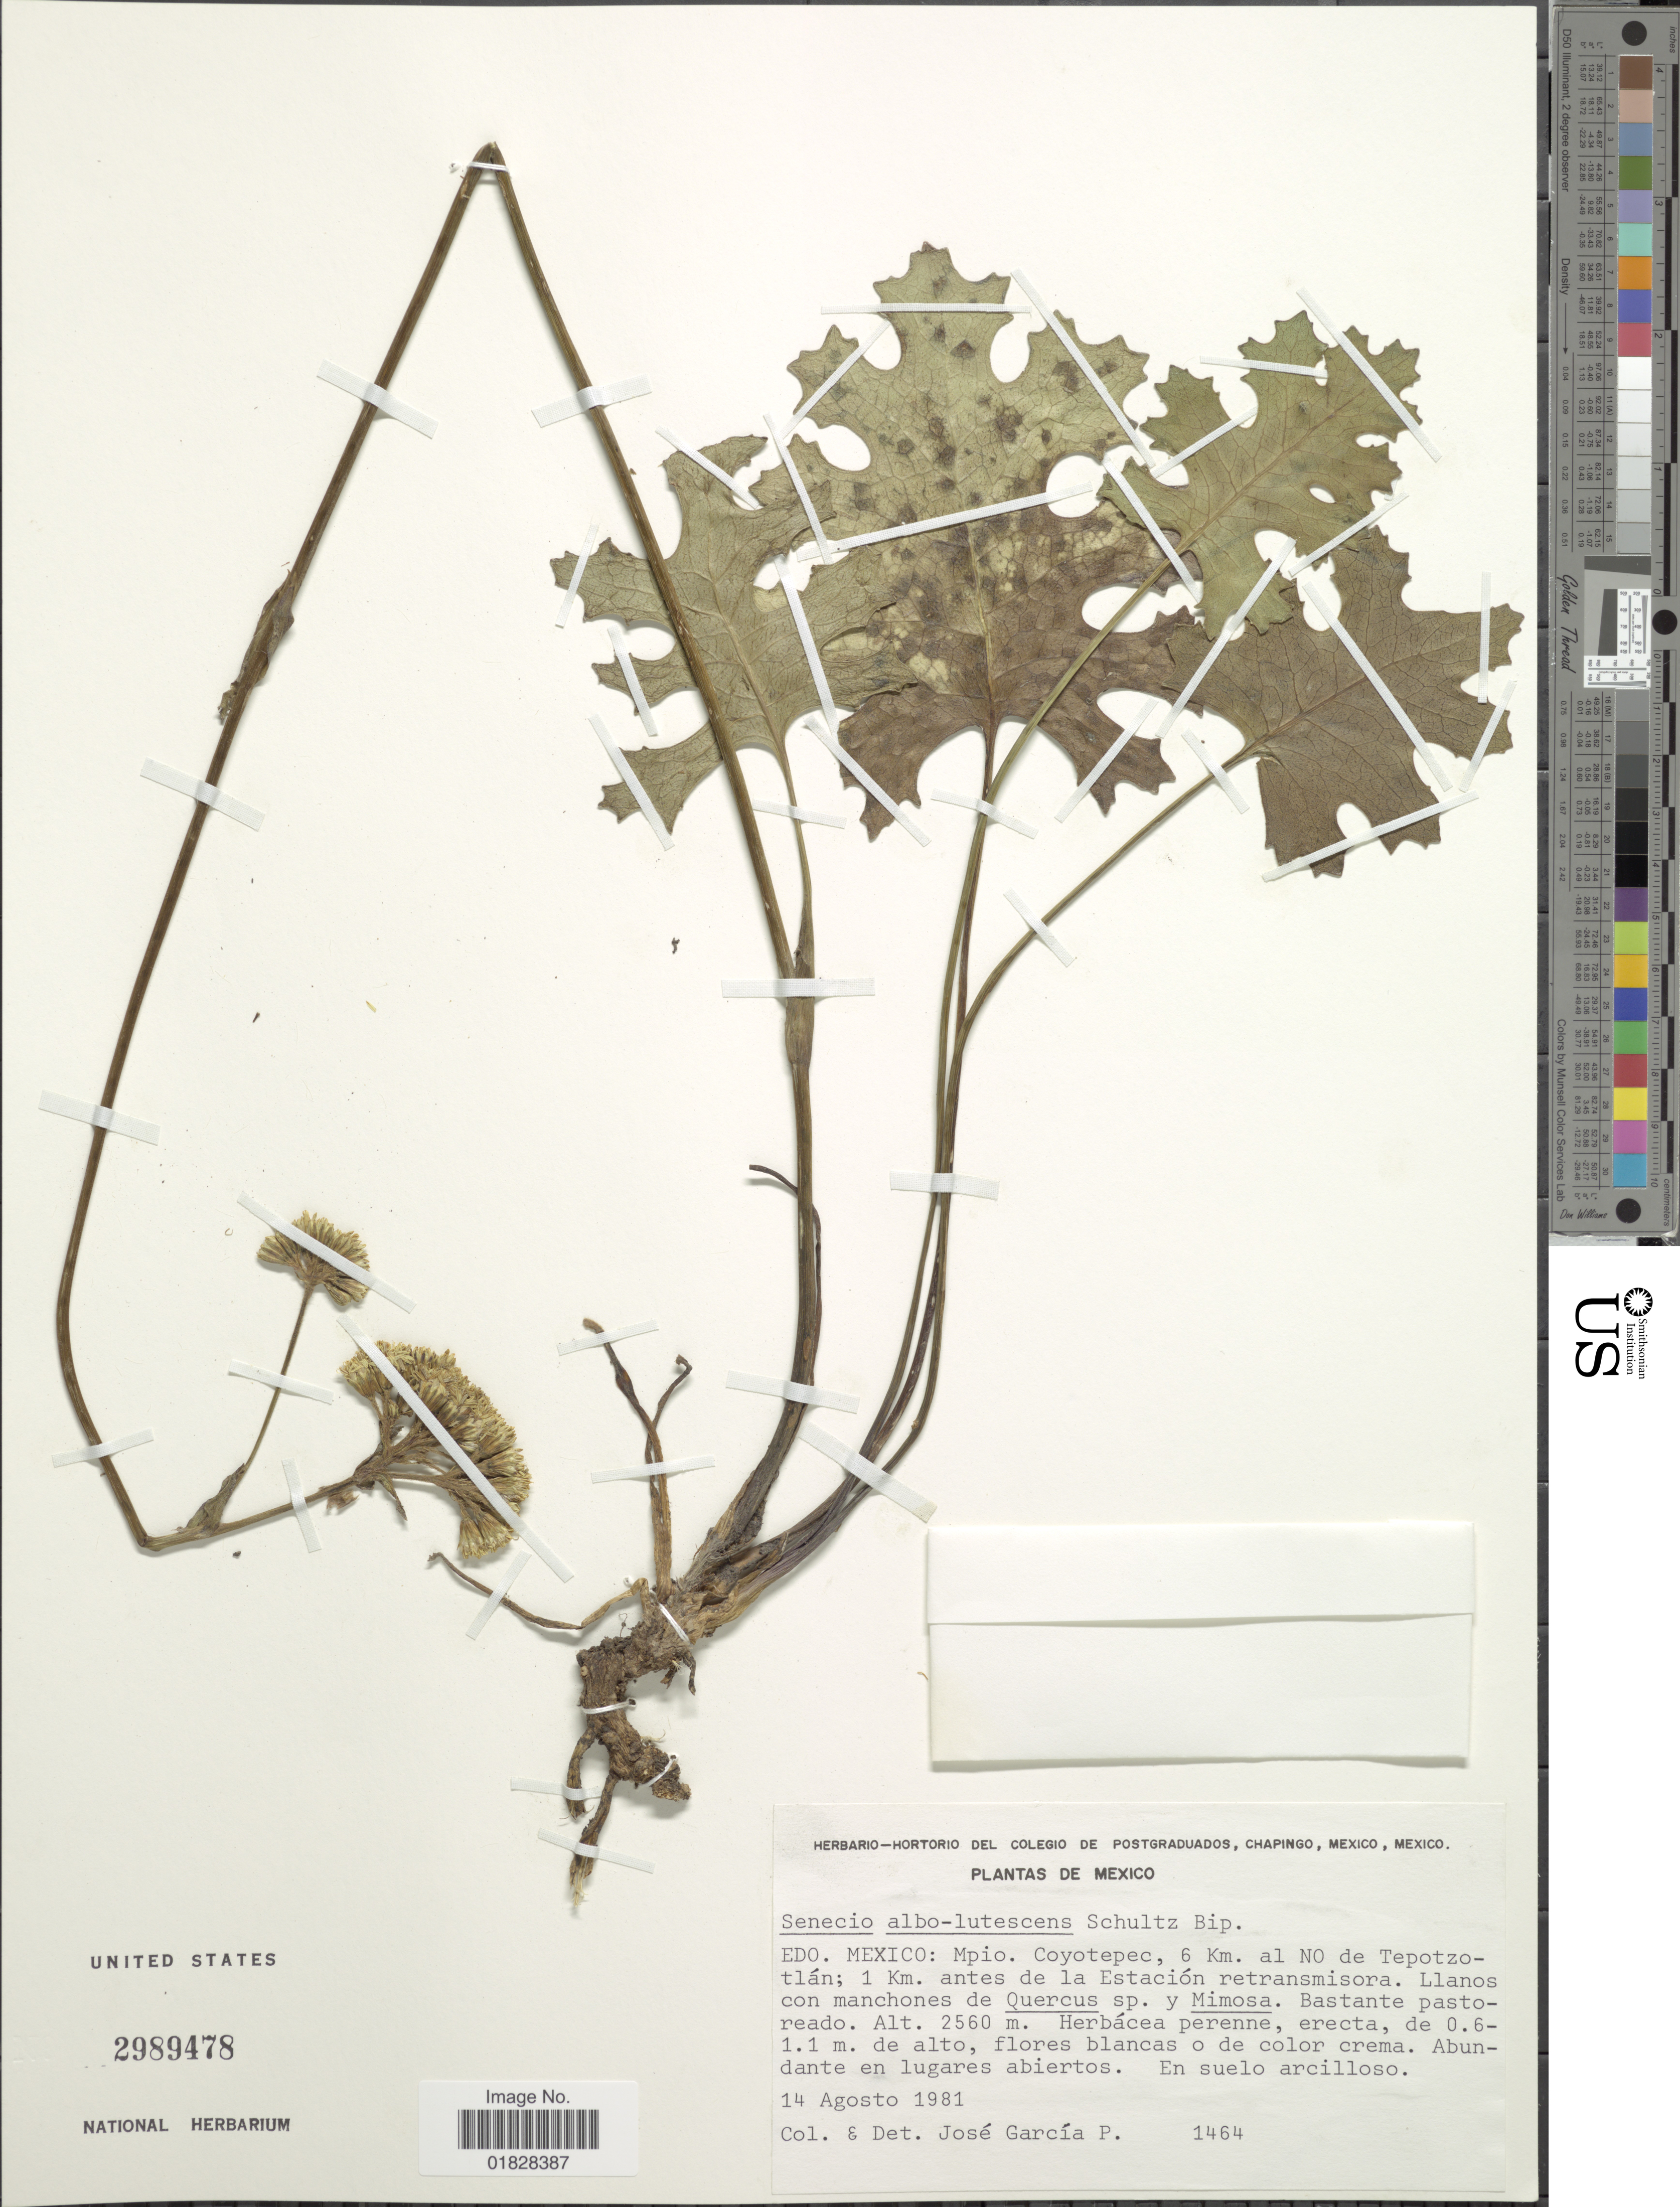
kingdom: Plantae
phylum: Tracheophyta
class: Magnoliopsida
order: Asterales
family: Asteraceae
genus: Psacalium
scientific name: Psacalium sinuatum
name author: (Cerv.) H. Rob. & Brettell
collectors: J. García-P.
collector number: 1464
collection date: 1981-08-14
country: Mexico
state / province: México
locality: Edo. Mexico: Mpio. Coyotepec, 6 Km. al NO de Tepotzotlán; 1 Km. antes de la Estación retransmisora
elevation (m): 2560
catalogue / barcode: US 2989478